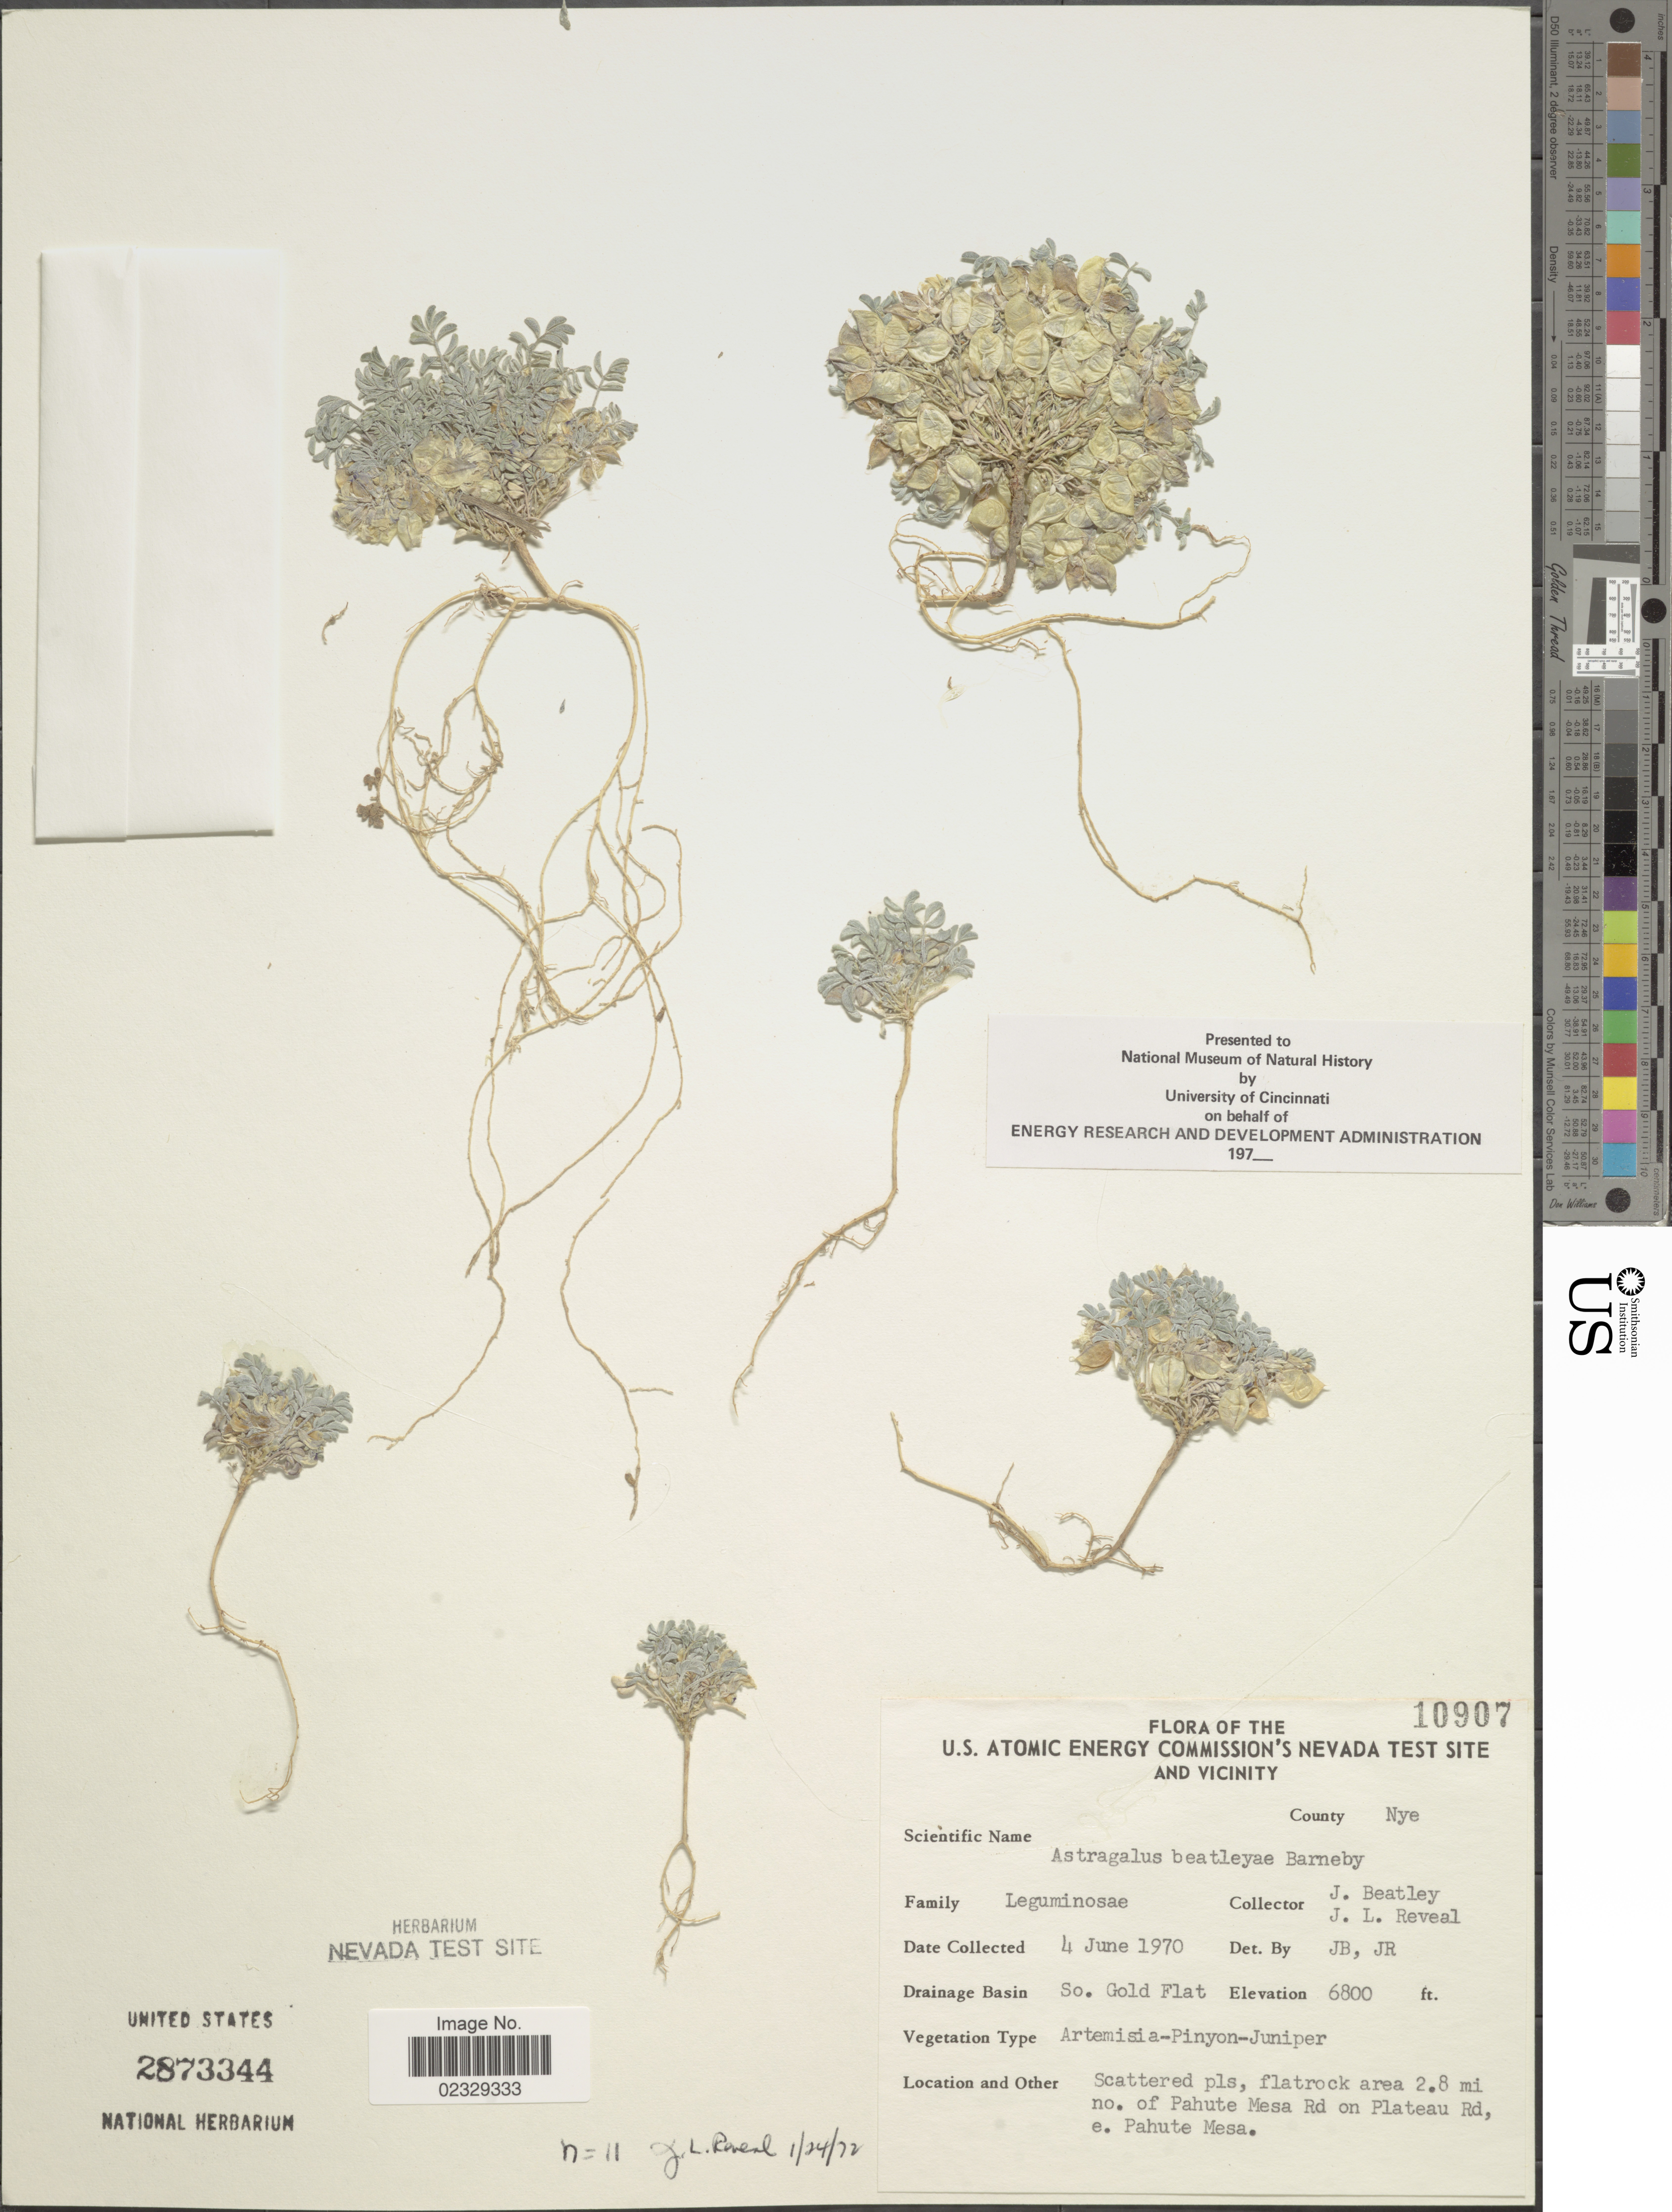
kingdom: Plantae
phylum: Tracheophyta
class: Magnoliopsida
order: Fabales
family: Fabaceae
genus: Astragalus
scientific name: Astragalus beatleyae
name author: Barneby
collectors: J. C. Beatley & J. L. Reveal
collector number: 10907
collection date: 1970-06-04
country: United States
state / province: Nevada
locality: U.S. Atomic Energy Commission's Nevada Test Site and Vicinity, County Nye, Drainage Basin So. Gold Flat, Scattered pls, flatrock area 2.8 mi no of Pahute Mesa Rd on Plateau rd, e. Pahute Mesa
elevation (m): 2073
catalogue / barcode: US 2873344